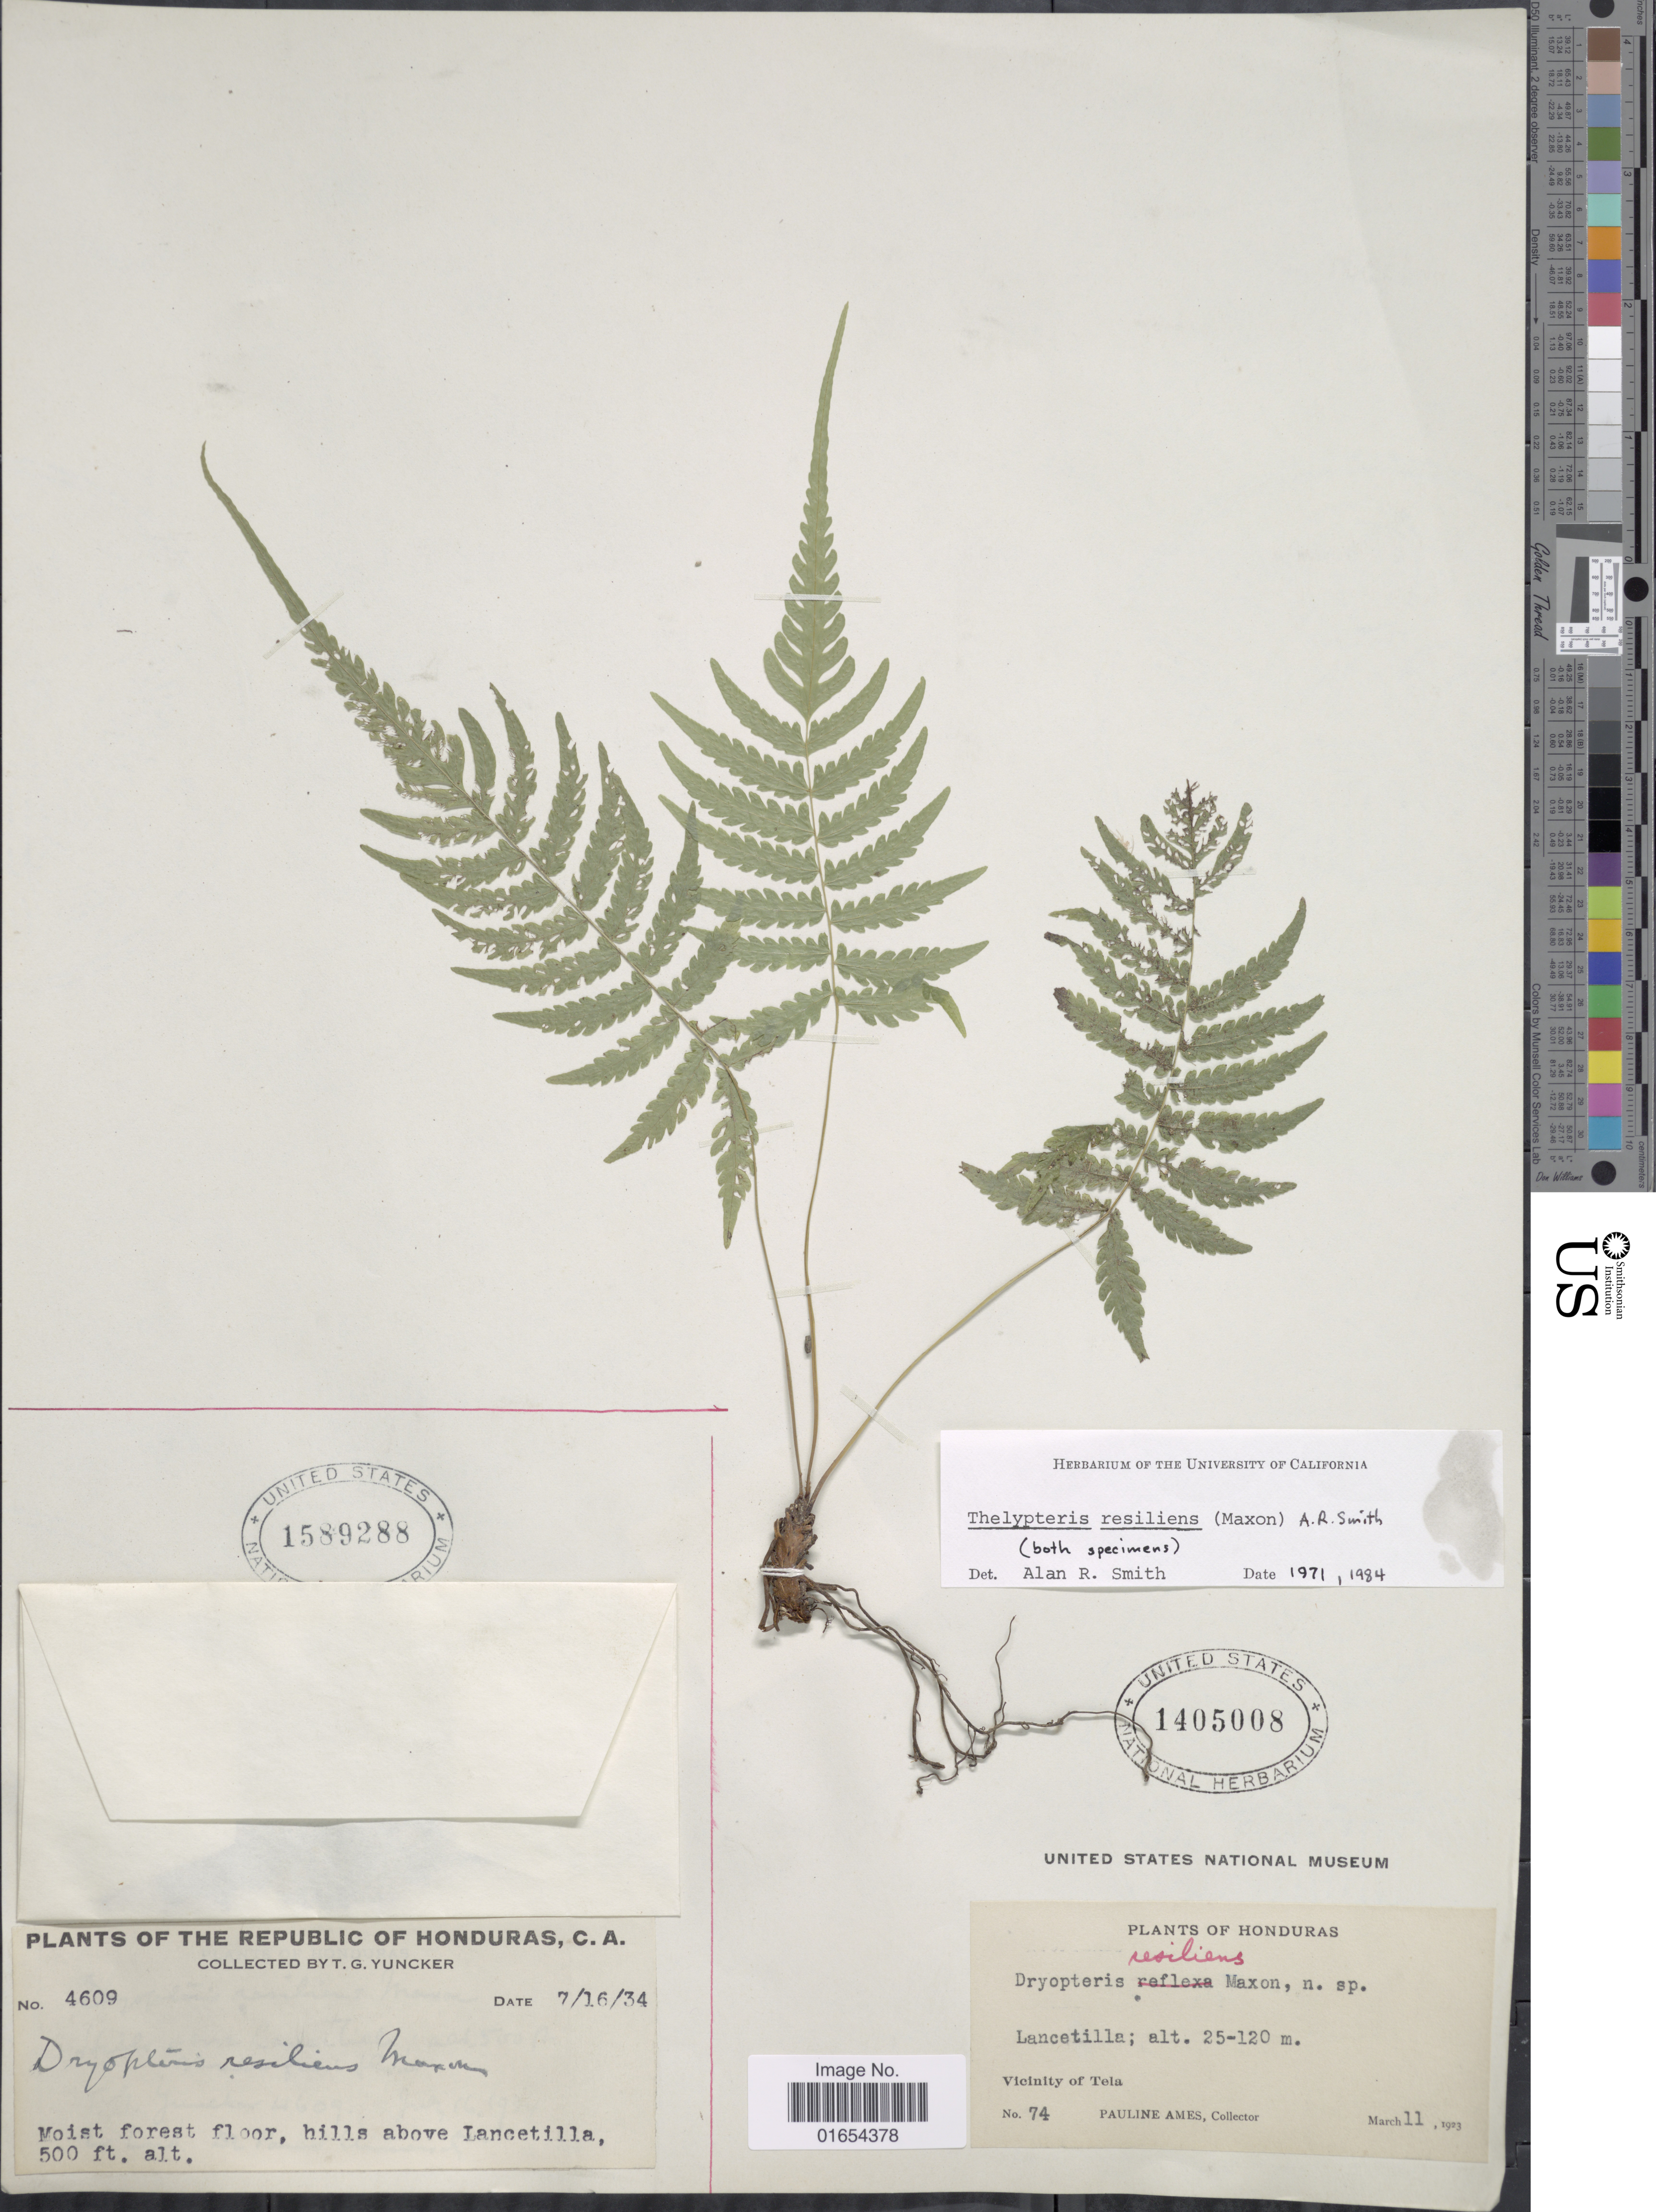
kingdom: Plantae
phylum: Tracheophyta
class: Polypodiopsida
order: Polypodiales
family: Thelypteridaceae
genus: Goniopteris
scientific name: Goniopteris resiliens (Maxon) comb. nov., ined 2015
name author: (Maxon)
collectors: P. Ames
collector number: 74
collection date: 1923-03-11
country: Honduras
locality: Lancetilla, vicinity of Tela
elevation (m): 25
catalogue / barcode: US 1405008-2